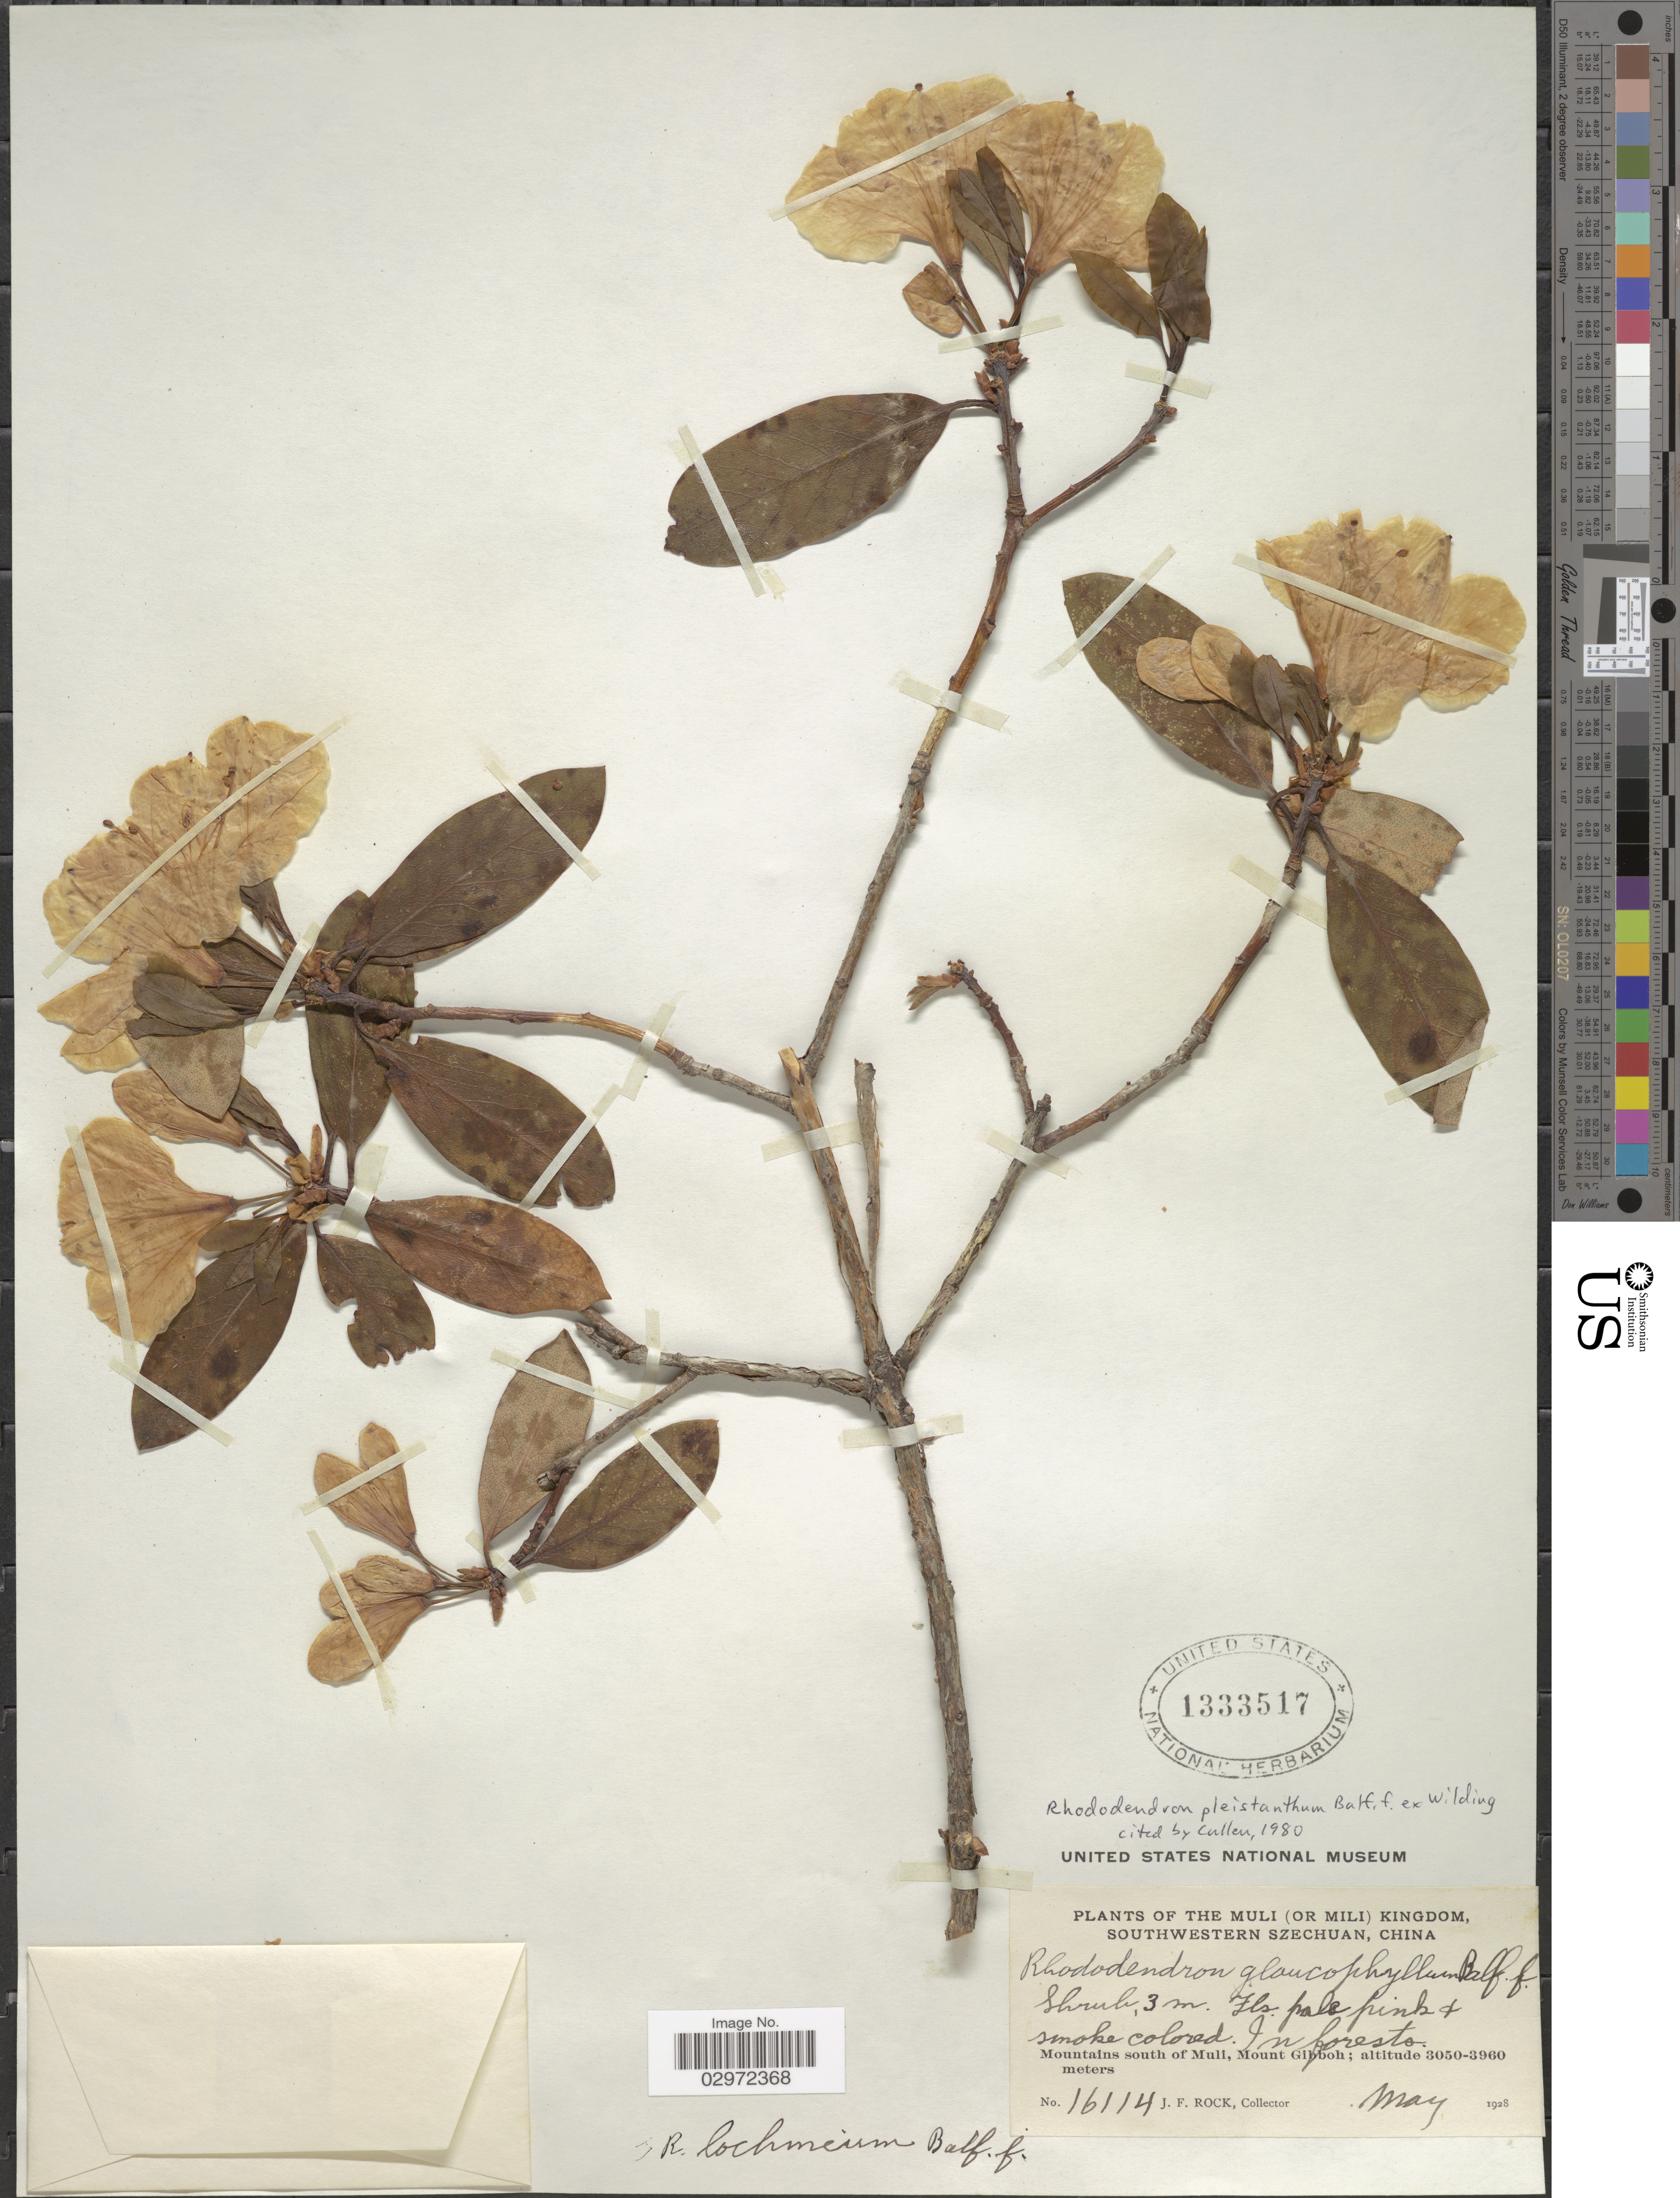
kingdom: Plantae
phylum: Tracheophyta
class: Magnoliopsida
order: Ericales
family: Ericaceae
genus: Rhododendron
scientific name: Rhododendron pleistanthum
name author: E.H. Wilding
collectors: J. Rock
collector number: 16114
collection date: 1928-05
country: China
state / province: Sichuan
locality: The Muli (or Mili) Kingdom, Southwestern Szechuan, Mountains south of Muli, Mount Gibboh.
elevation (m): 3050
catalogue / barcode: US 1333517